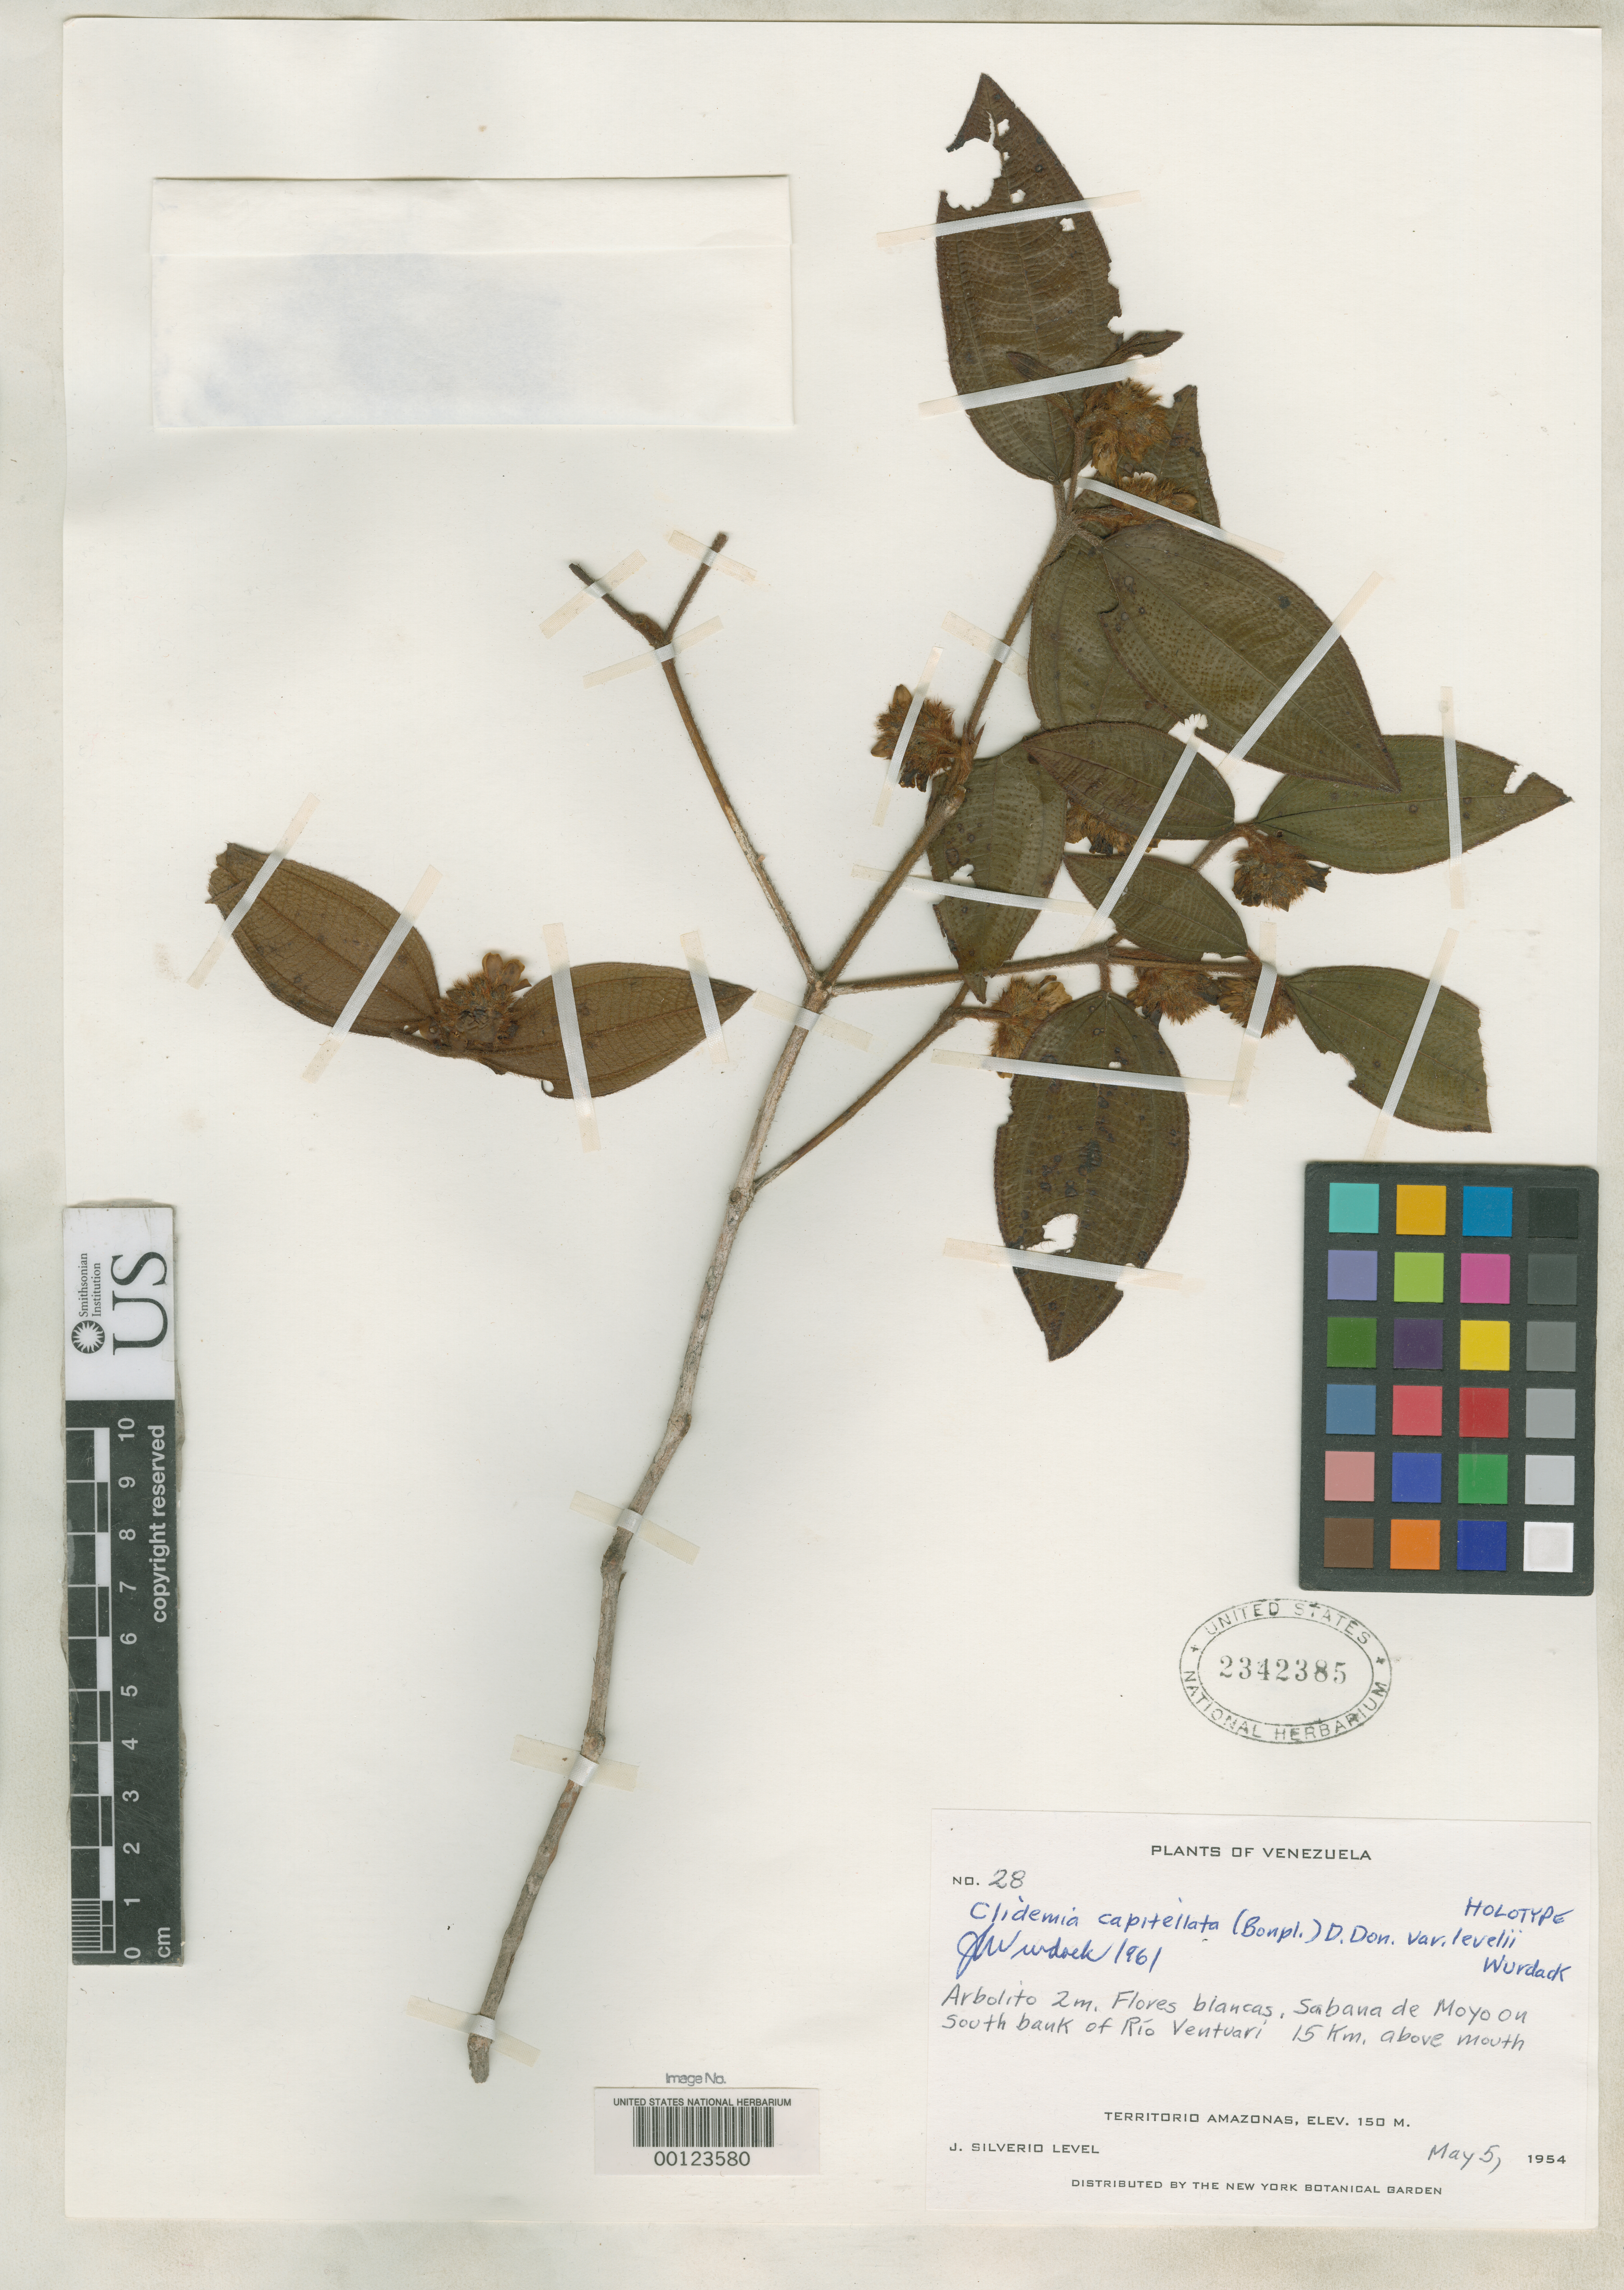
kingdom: Plantae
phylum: Tracheophyta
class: Magnoliopsida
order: Myrtales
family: Melastomataceae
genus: Clidemia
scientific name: Clidemia capitellata var. levelii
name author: Wurdack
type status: Holotype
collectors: J. Level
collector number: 28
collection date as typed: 05 May 1954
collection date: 1954-05-05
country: Venezuela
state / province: Amazonas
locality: Sabama de Moyo.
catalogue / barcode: US 2342385